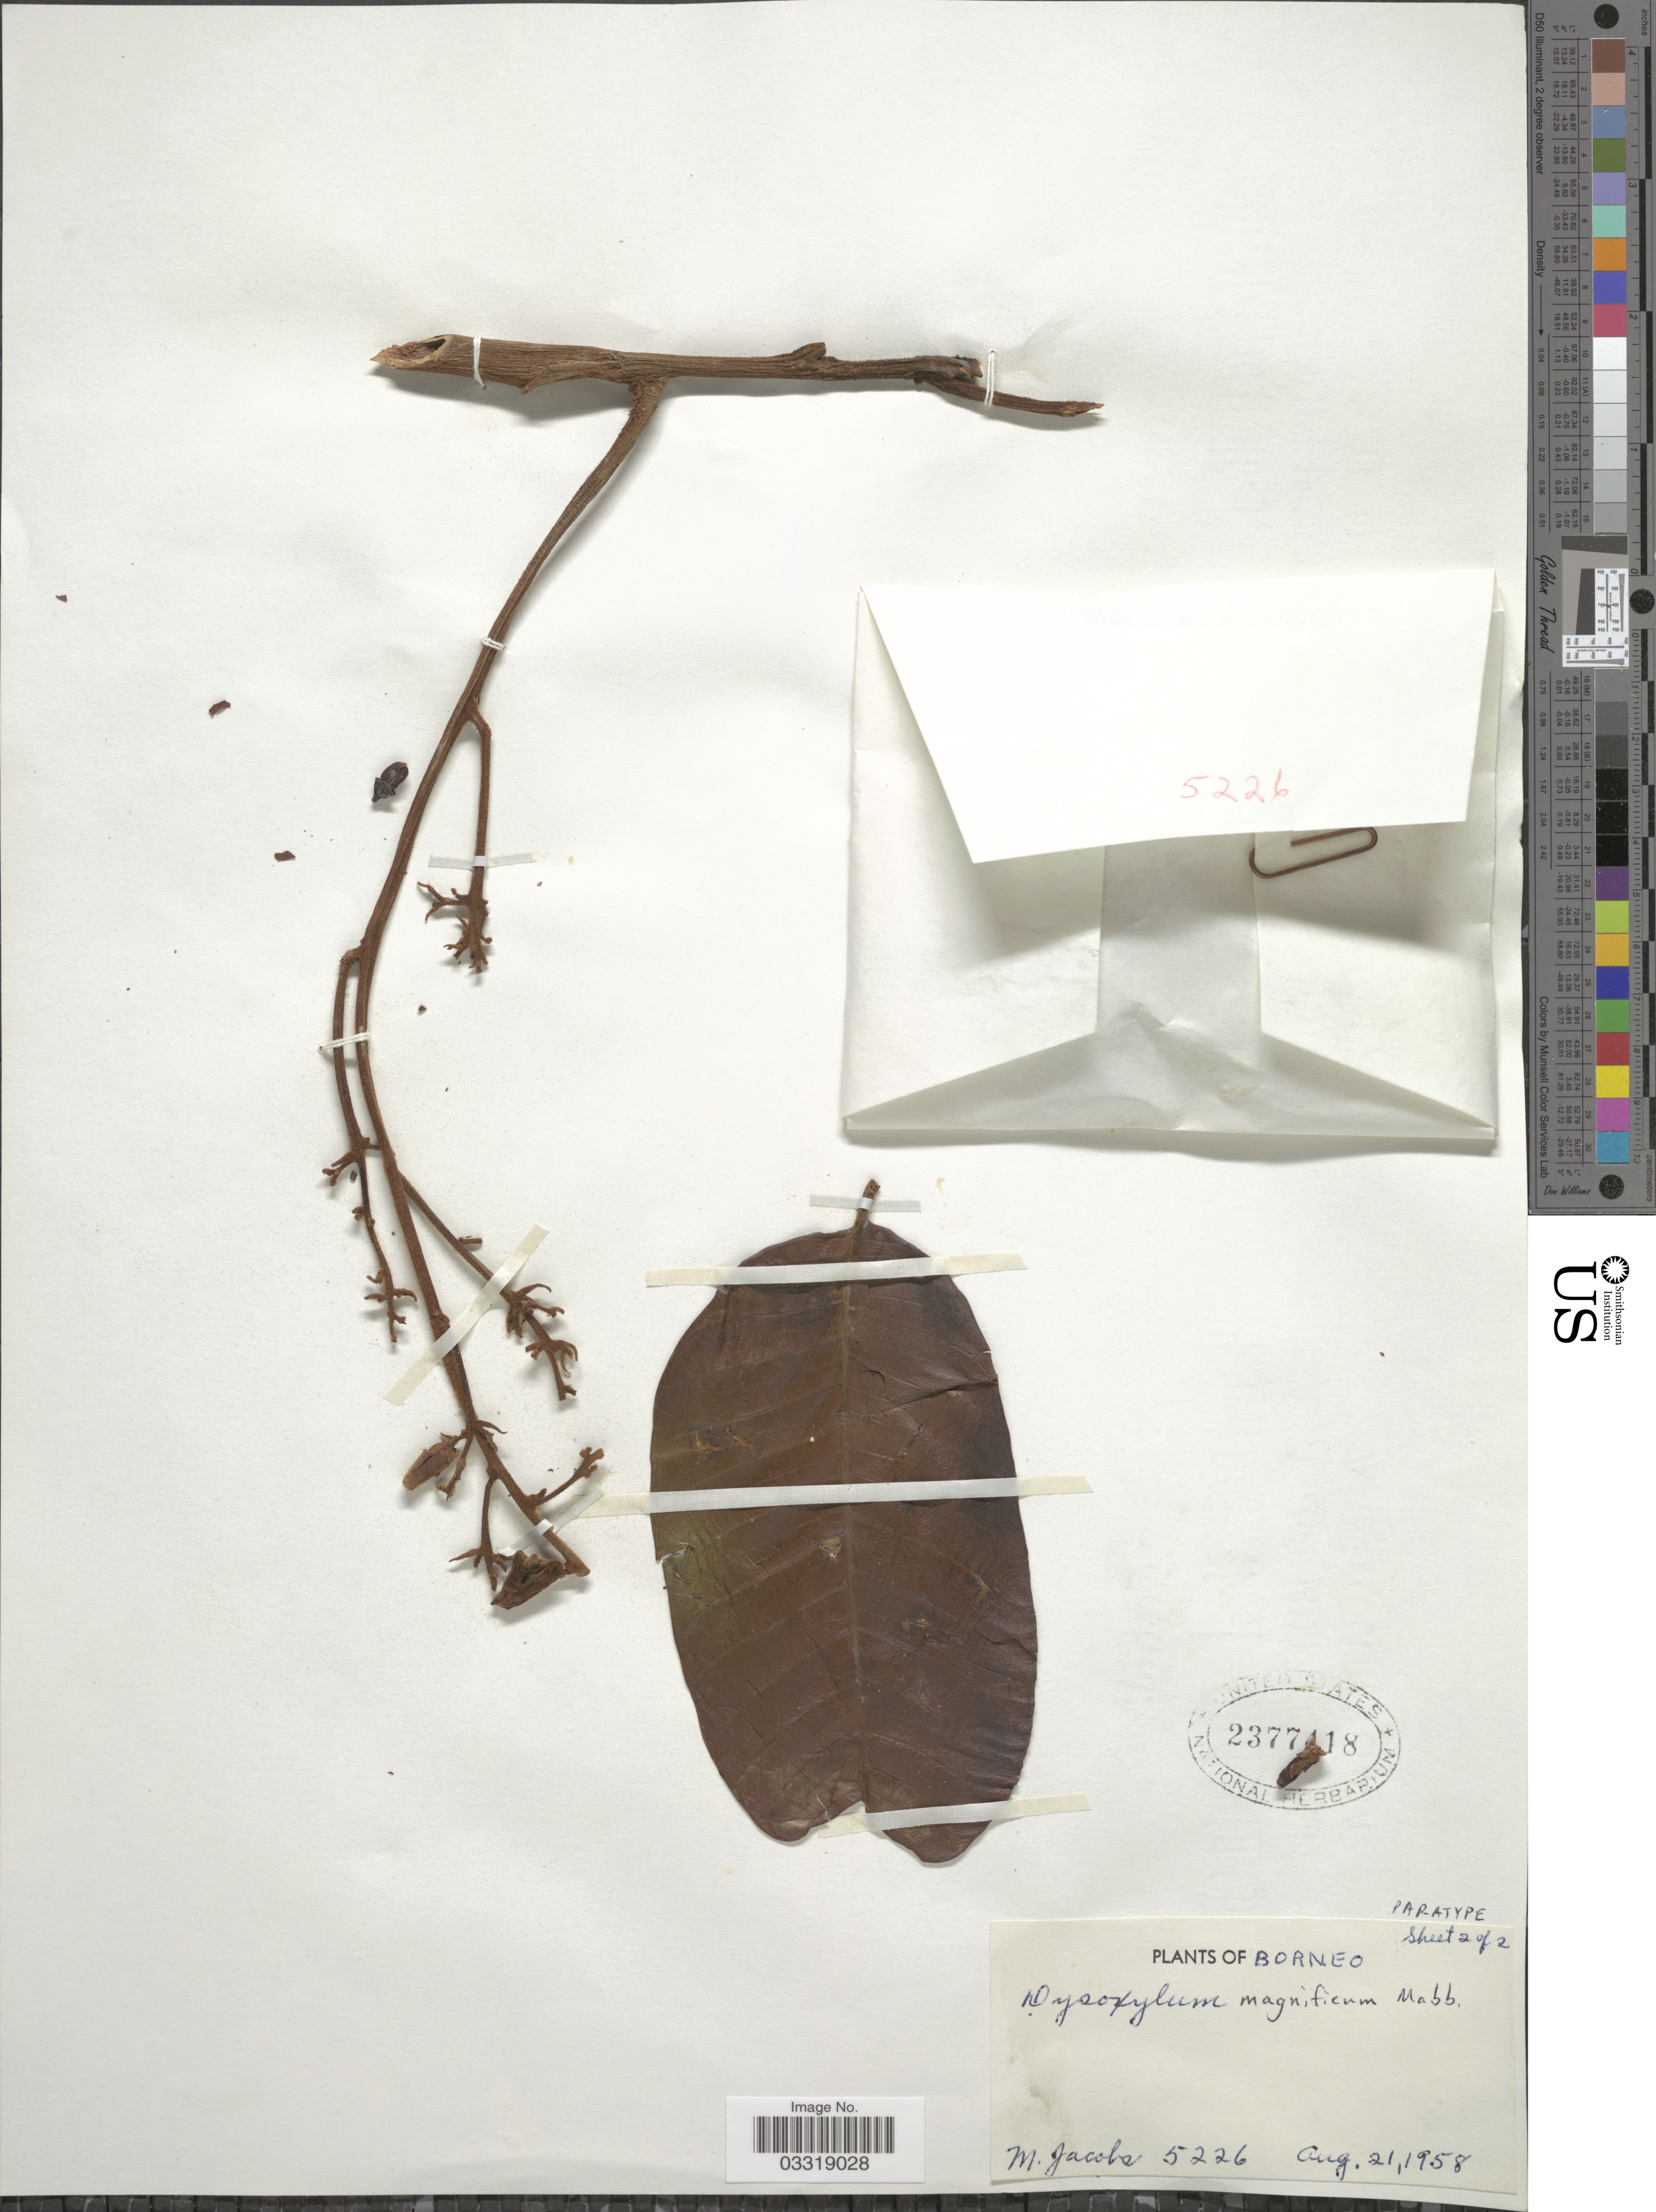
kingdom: Plantae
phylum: Tracheophyta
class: Magnoliopsida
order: Sapindales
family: Meliaceae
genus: Dysoxylum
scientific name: Dysoxylum magnificum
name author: Mabb.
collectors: M. Jacobs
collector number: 5226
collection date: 1958-08-21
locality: Borneo.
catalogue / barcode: US 2377418